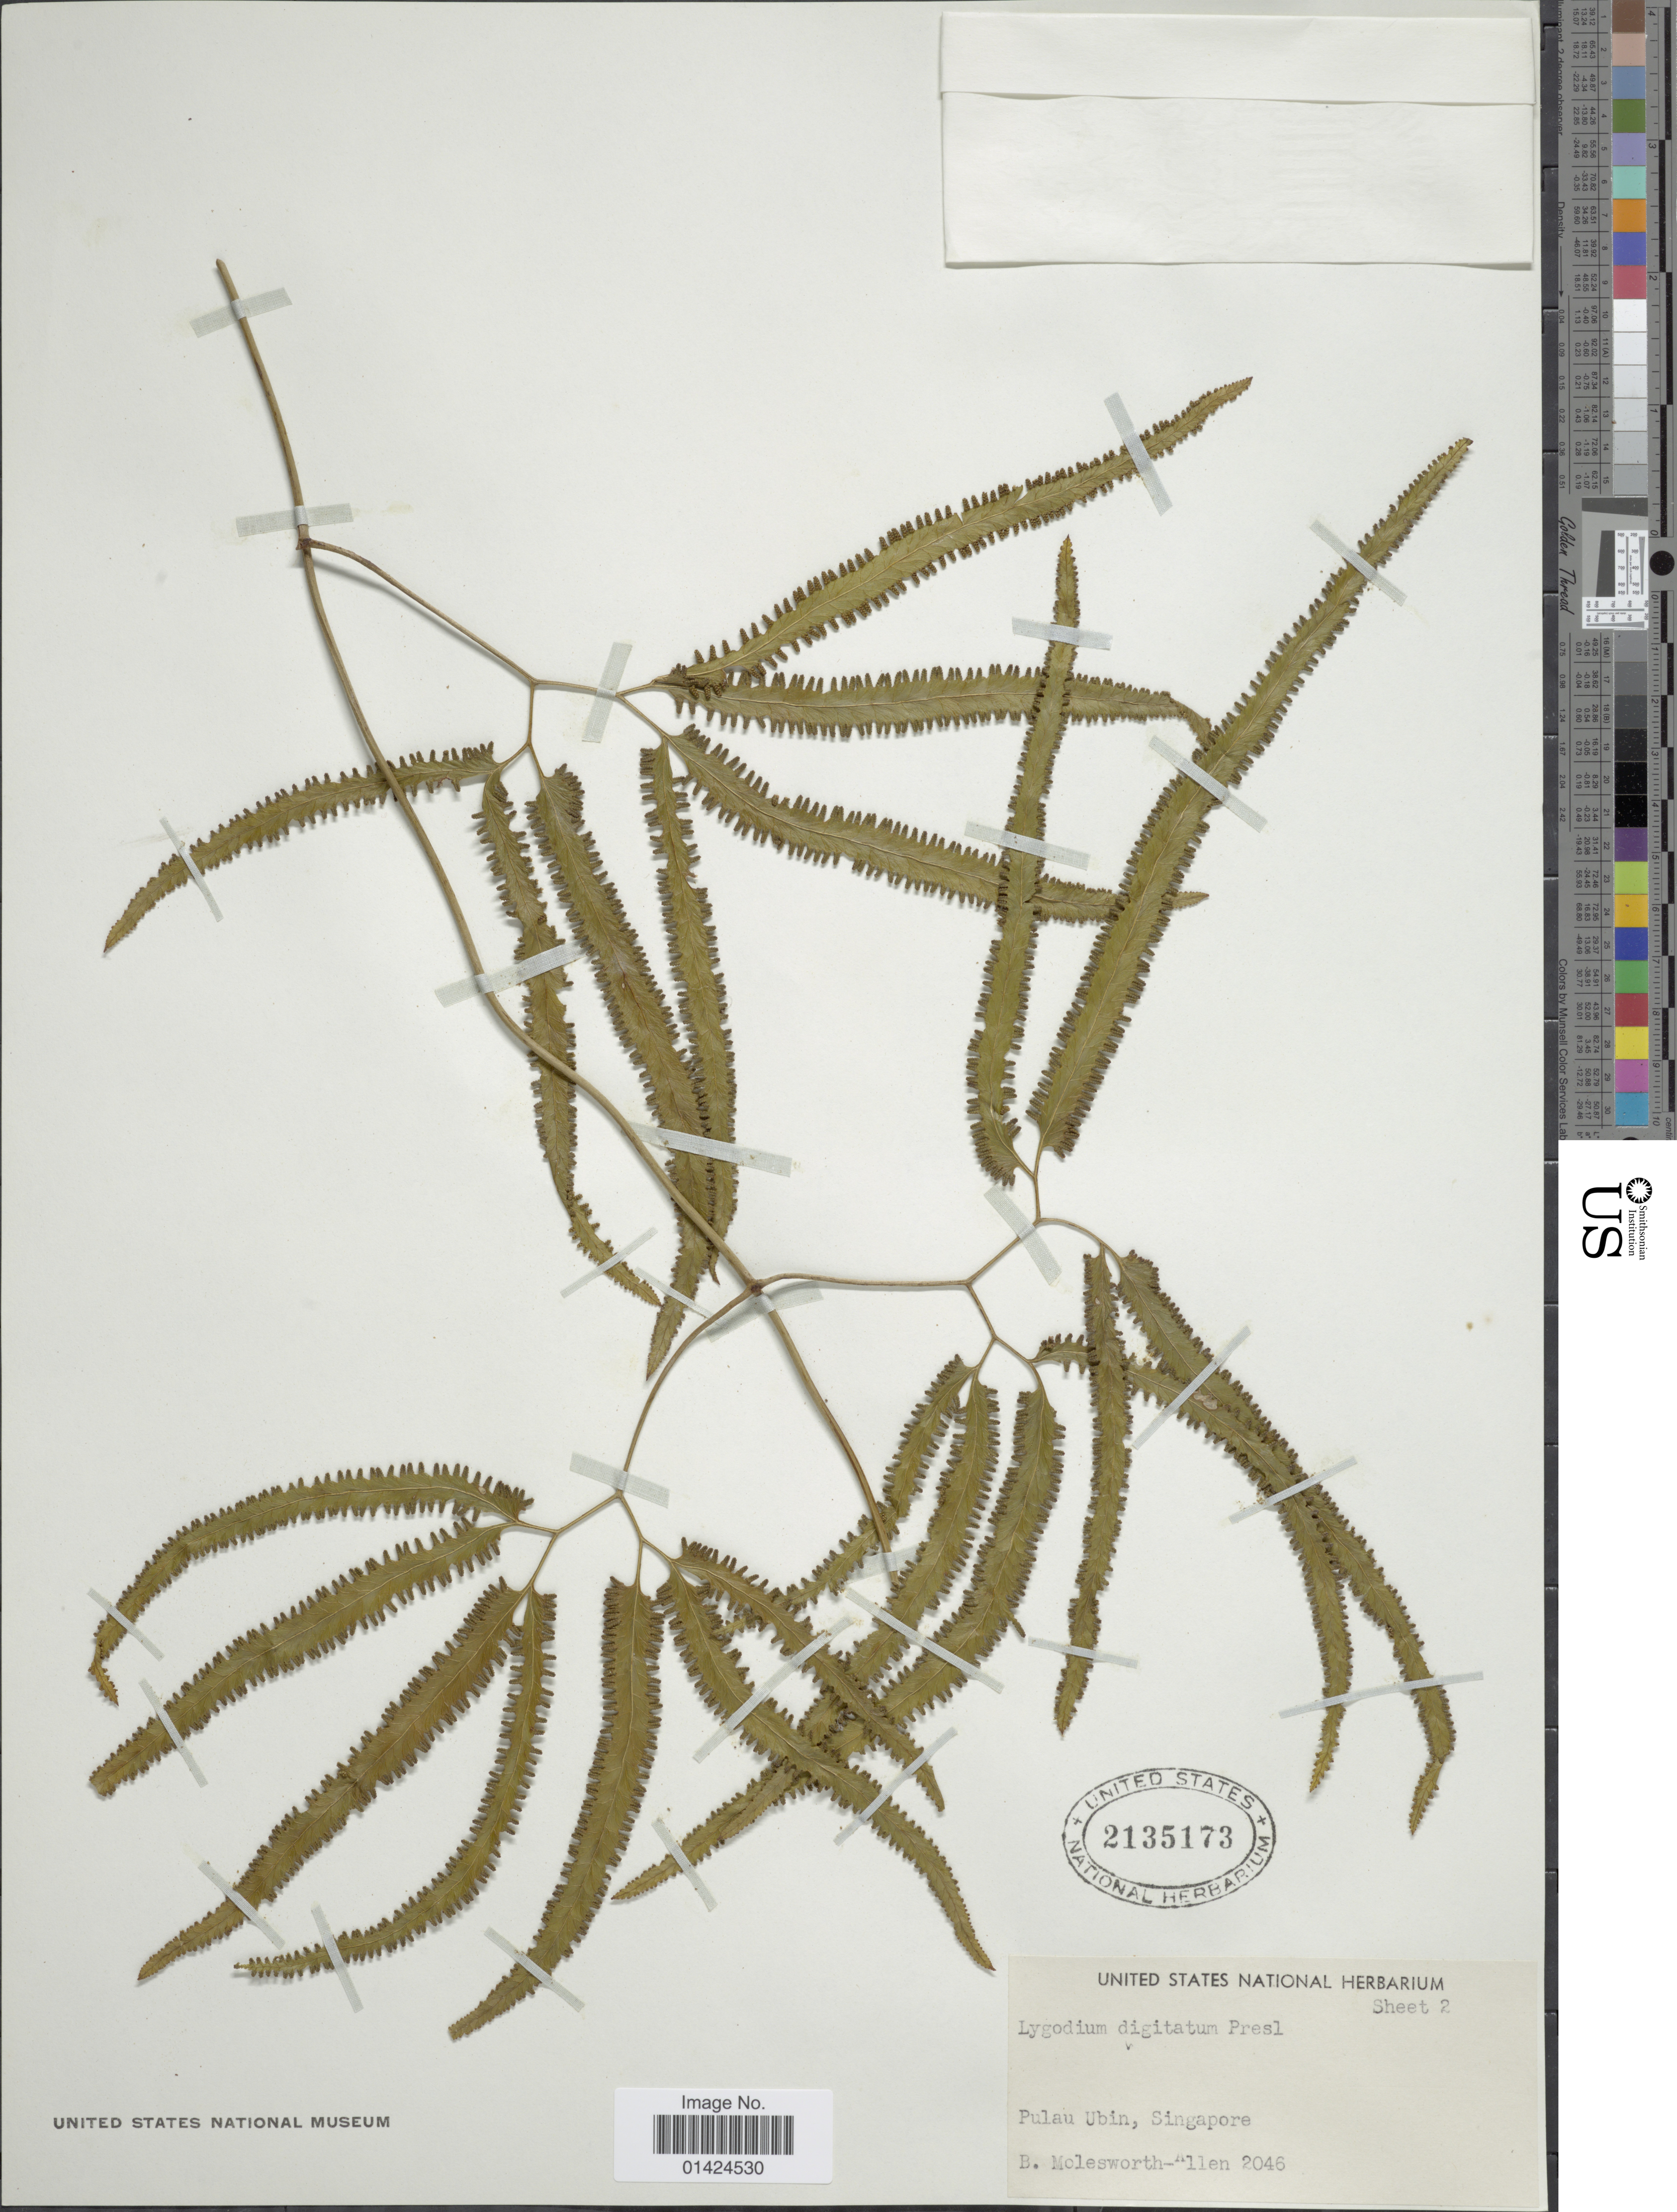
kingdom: Plantae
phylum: Tracheophyta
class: Polypodiopsida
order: Schizaeales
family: Lygodiaceae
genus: Lygodium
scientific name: Lygodium longifolium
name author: (Willd.) Sw.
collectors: B. E. G. Molesworth-Allen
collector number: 2046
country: Singapore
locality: Pulau Ubin.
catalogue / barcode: US 2135173